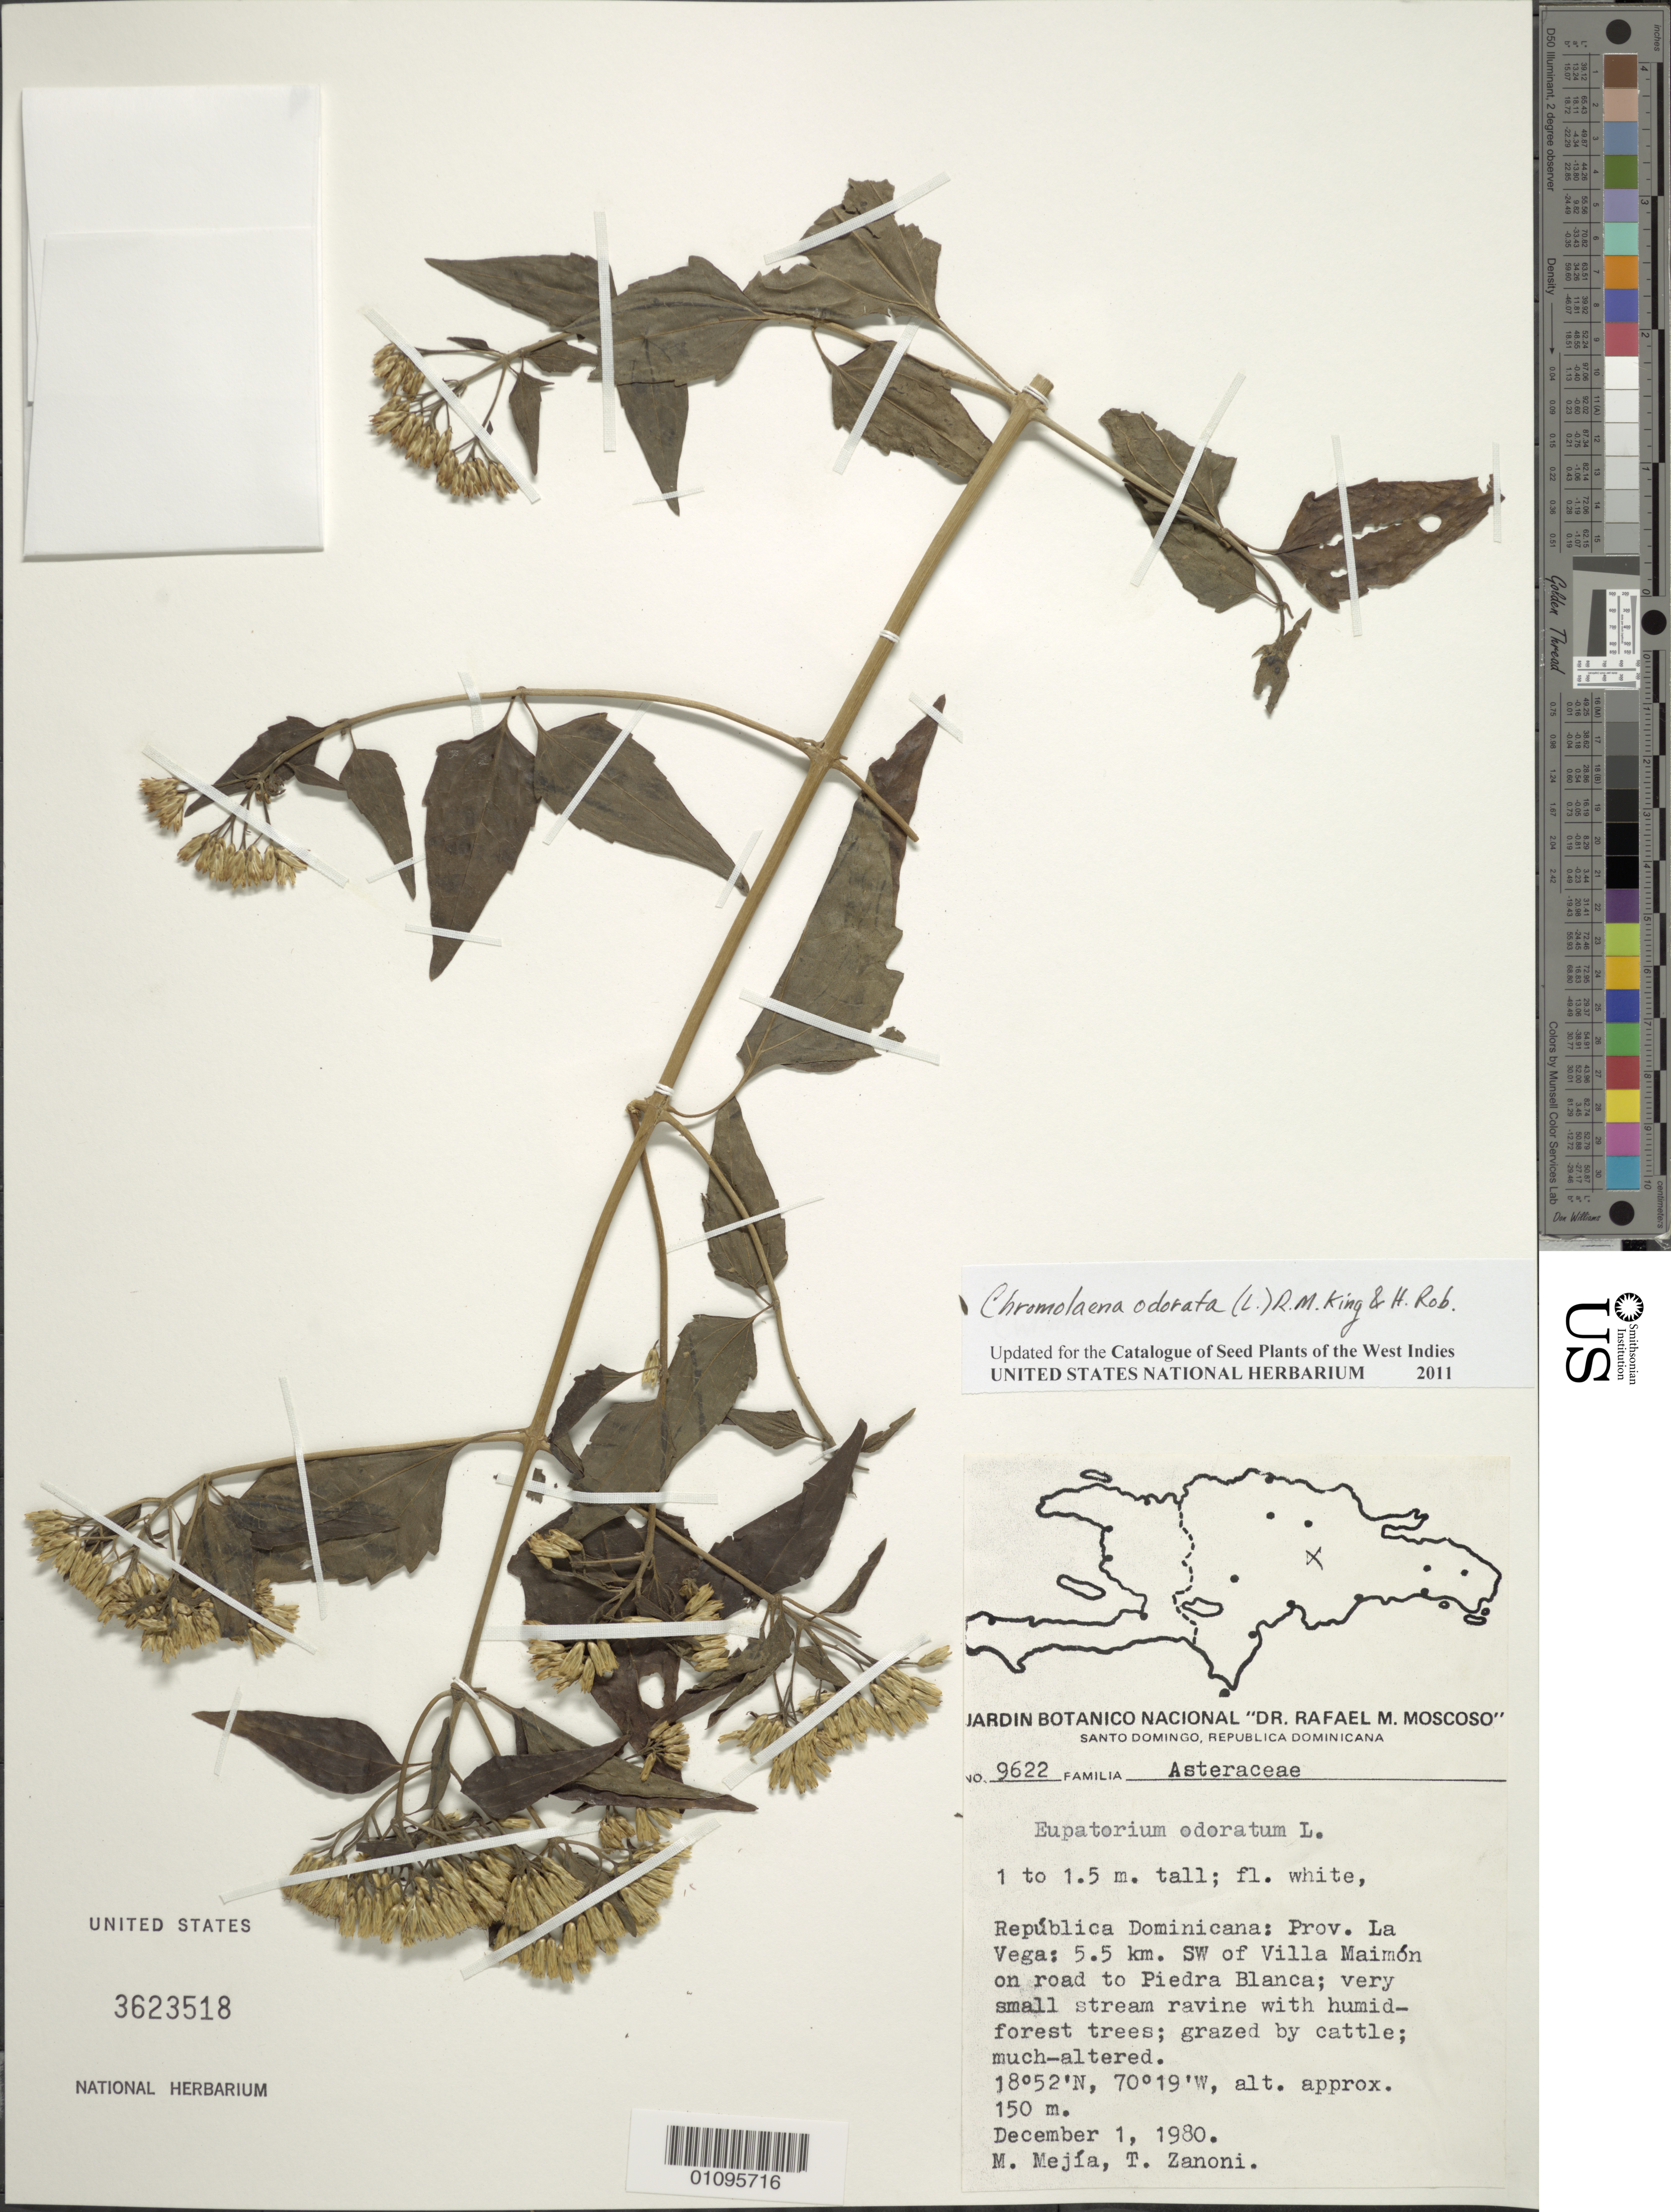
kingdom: Plantae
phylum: Tracheophyta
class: Magnoliopsida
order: Asterales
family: Asteraceae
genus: Chromolaena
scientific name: Chromolaena odorata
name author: (L.) R.M. King & H. Rob.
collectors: M. Mejia & T. A. Zanoni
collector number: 9622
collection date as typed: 01 Dec 1980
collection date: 1980-12-01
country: Dominican Republic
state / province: La Vega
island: Hispaniola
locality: Villa Maimón, 5.5 km SW, on road to Piedra Blanca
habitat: Very small stream ravine with humid forest trees; grazed by cattle; much altered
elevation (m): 150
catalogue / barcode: US 3623518